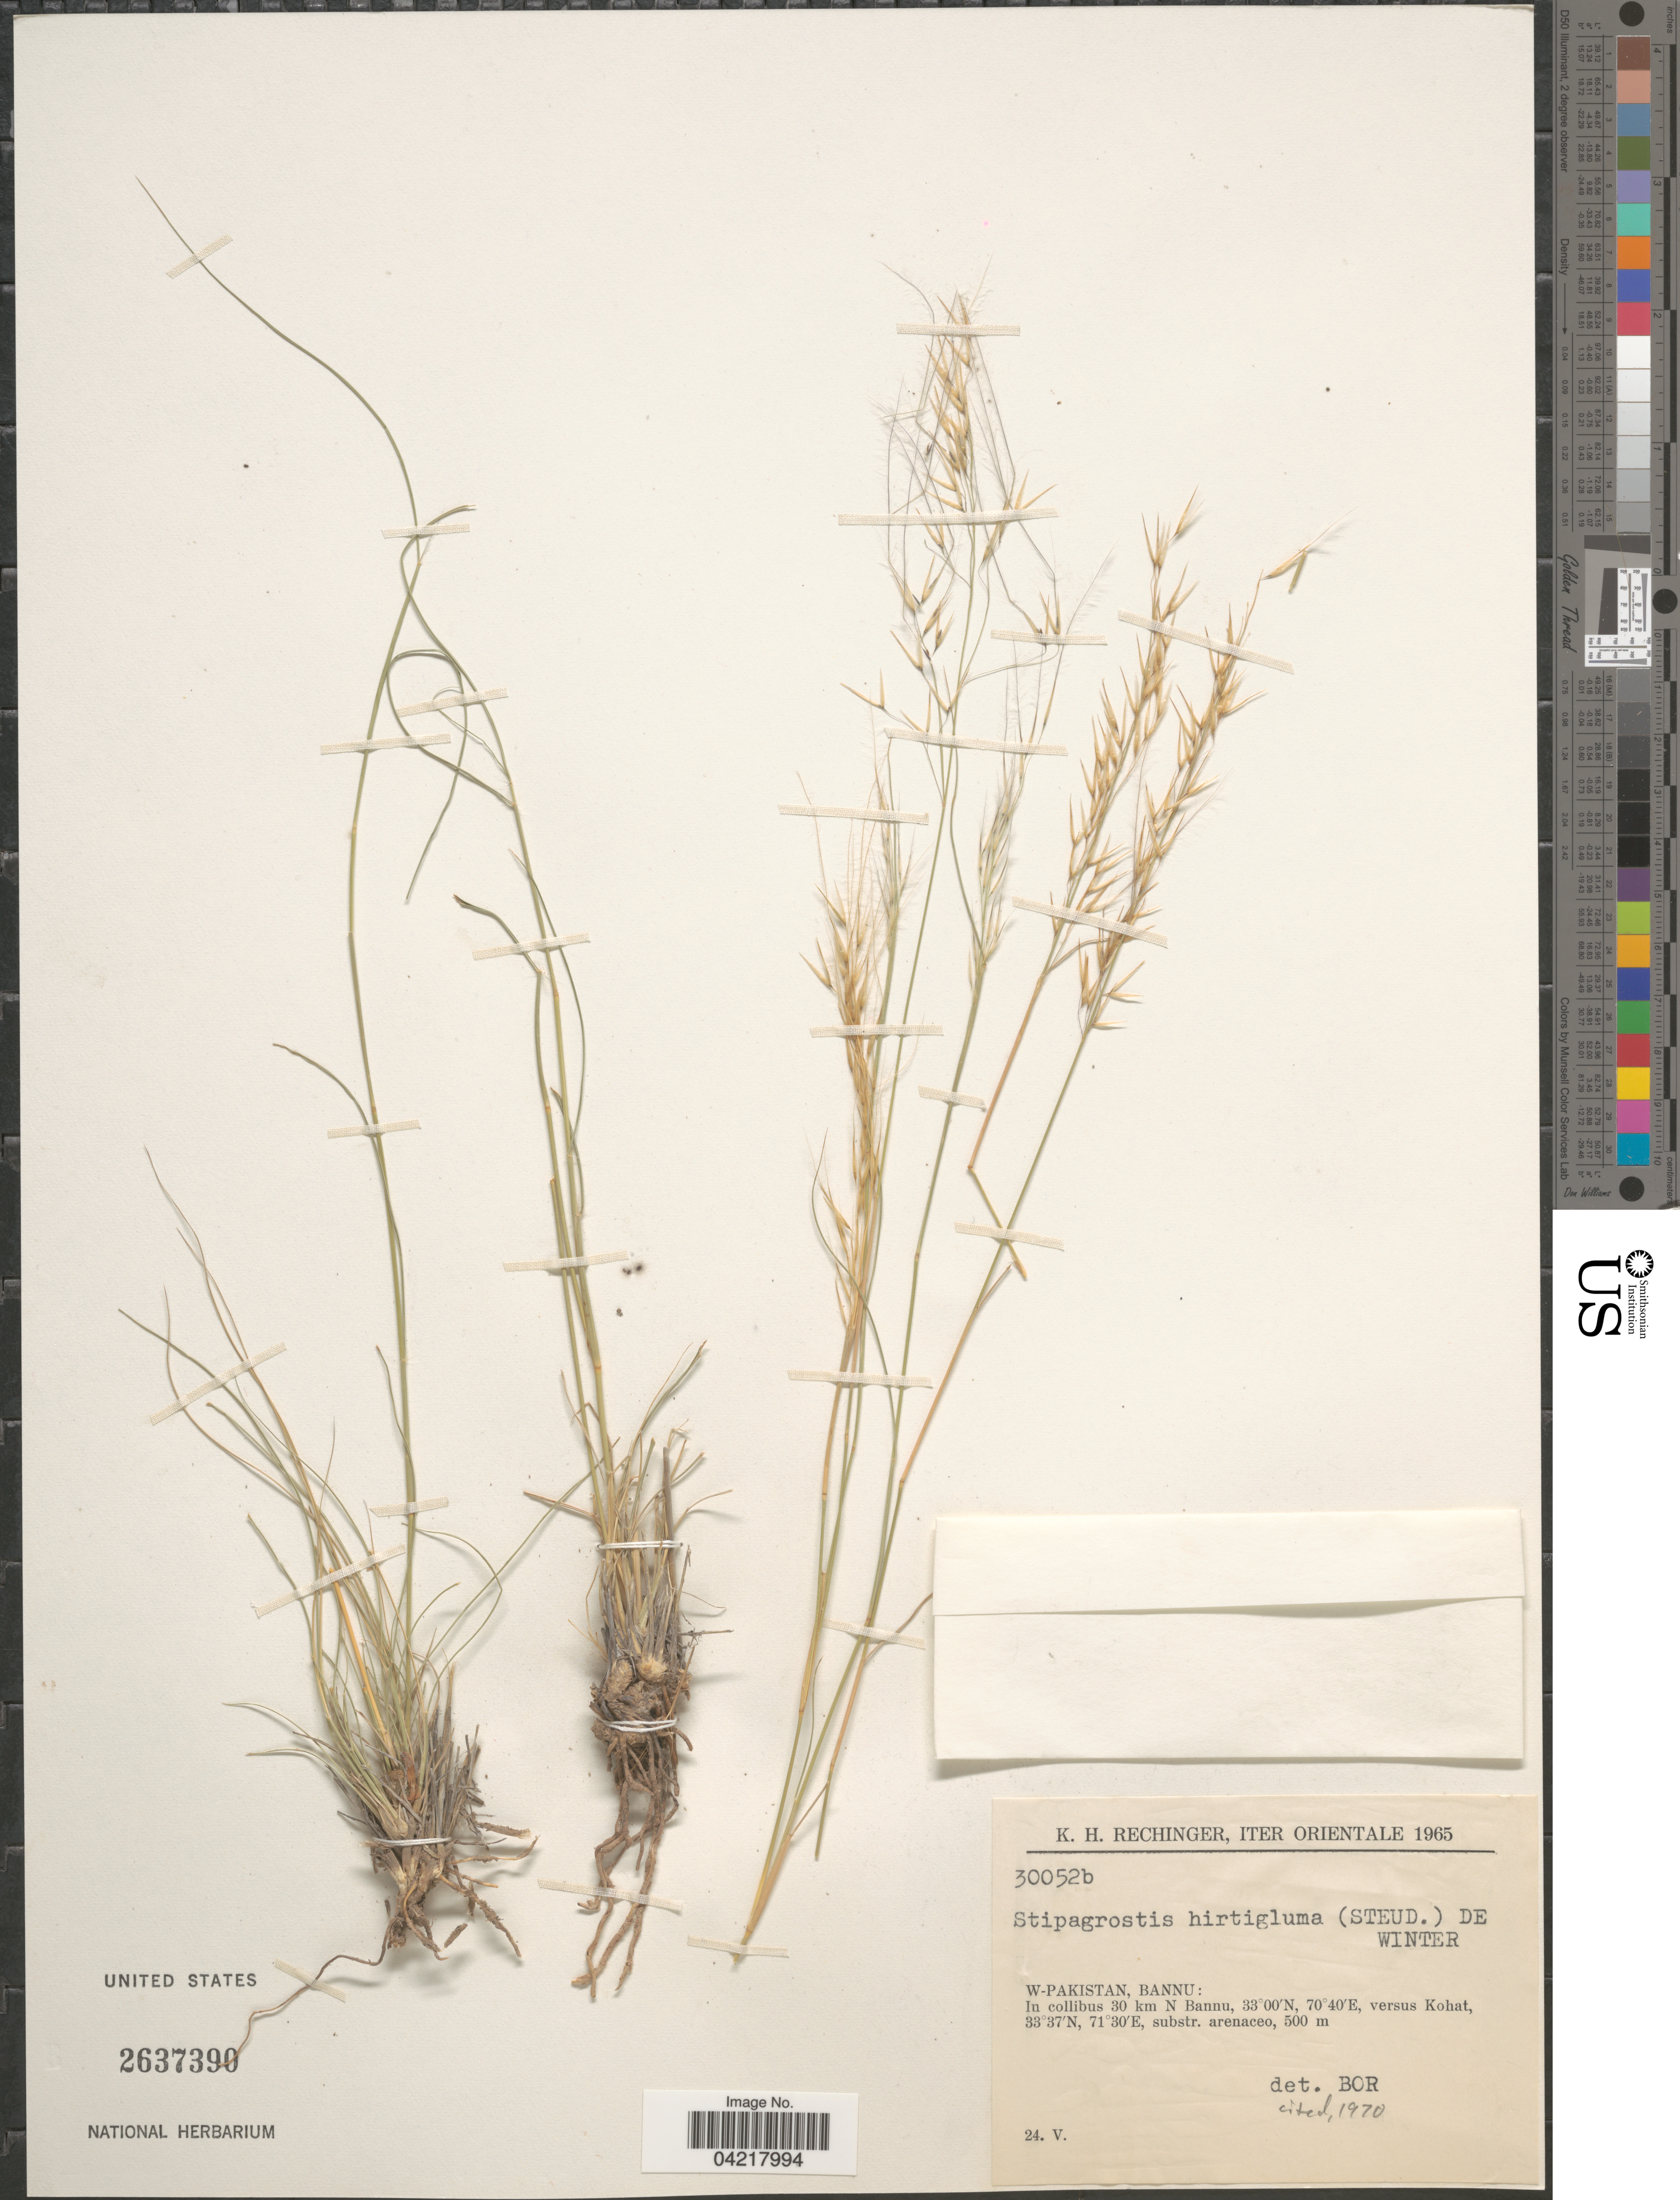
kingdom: Plantae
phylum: Tracheophyta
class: Liliopsida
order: Poales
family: Poaceae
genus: Stipagrostis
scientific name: Stipagrostis hirtigluma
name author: (Steud. ex Trin. & Rupr.) De Winter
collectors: K. H. Rechinger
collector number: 30052b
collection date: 1965-05-24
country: Pakistan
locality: Iter Orientale 1965. W-Pakistan, Bannu: In collibus, 30 km N Bannu, versus Kohat, substr, arenaceo.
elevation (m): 500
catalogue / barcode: US 2637390